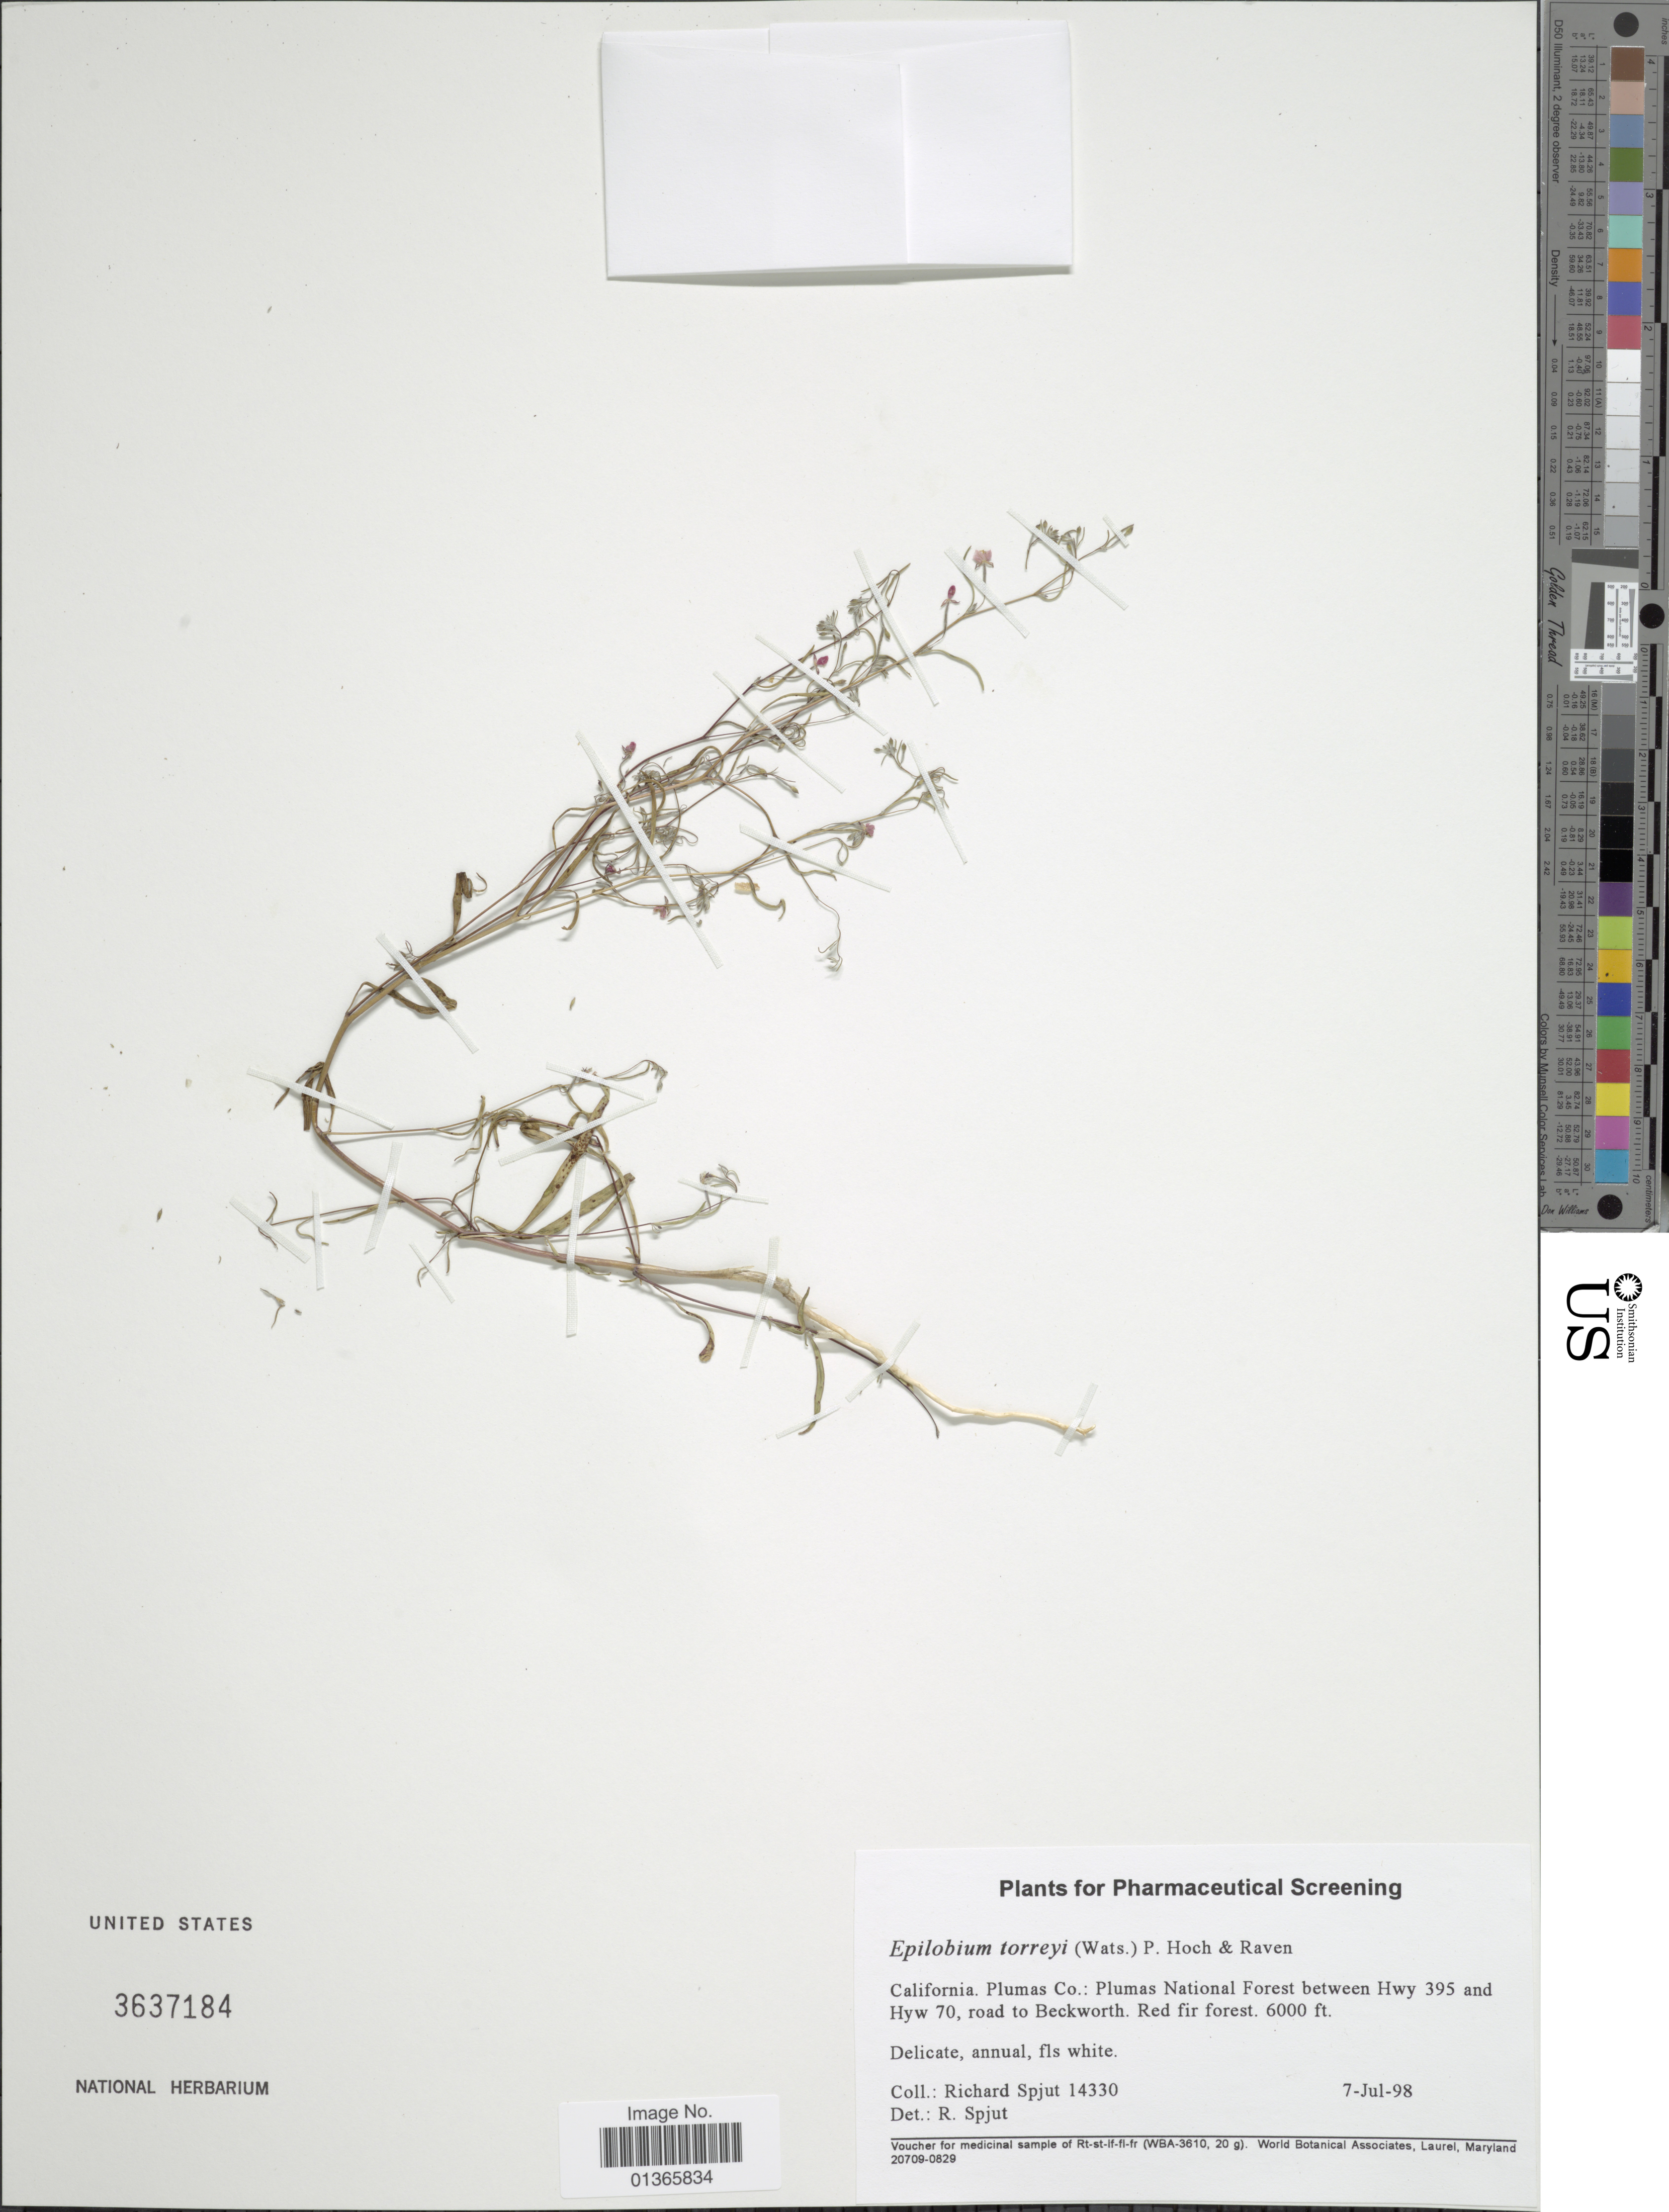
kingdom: Plantae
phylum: Tracheophyta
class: Magnoliopsida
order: Myrtales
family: Onagraceae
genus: Epilobium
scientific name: Epilobium torreyi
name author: (S. Watson) Hoch & P.H. Raven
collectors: R. Spjut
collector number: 14330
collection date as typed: Transcribed d/m/y: 7/7/98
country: United States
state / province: California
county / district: Plumas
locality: Plumas Co.: Plumas National Forest between Hwy 395 and Hyw 70, road to Beckworth.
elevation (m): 1829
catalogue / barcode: US 3637184